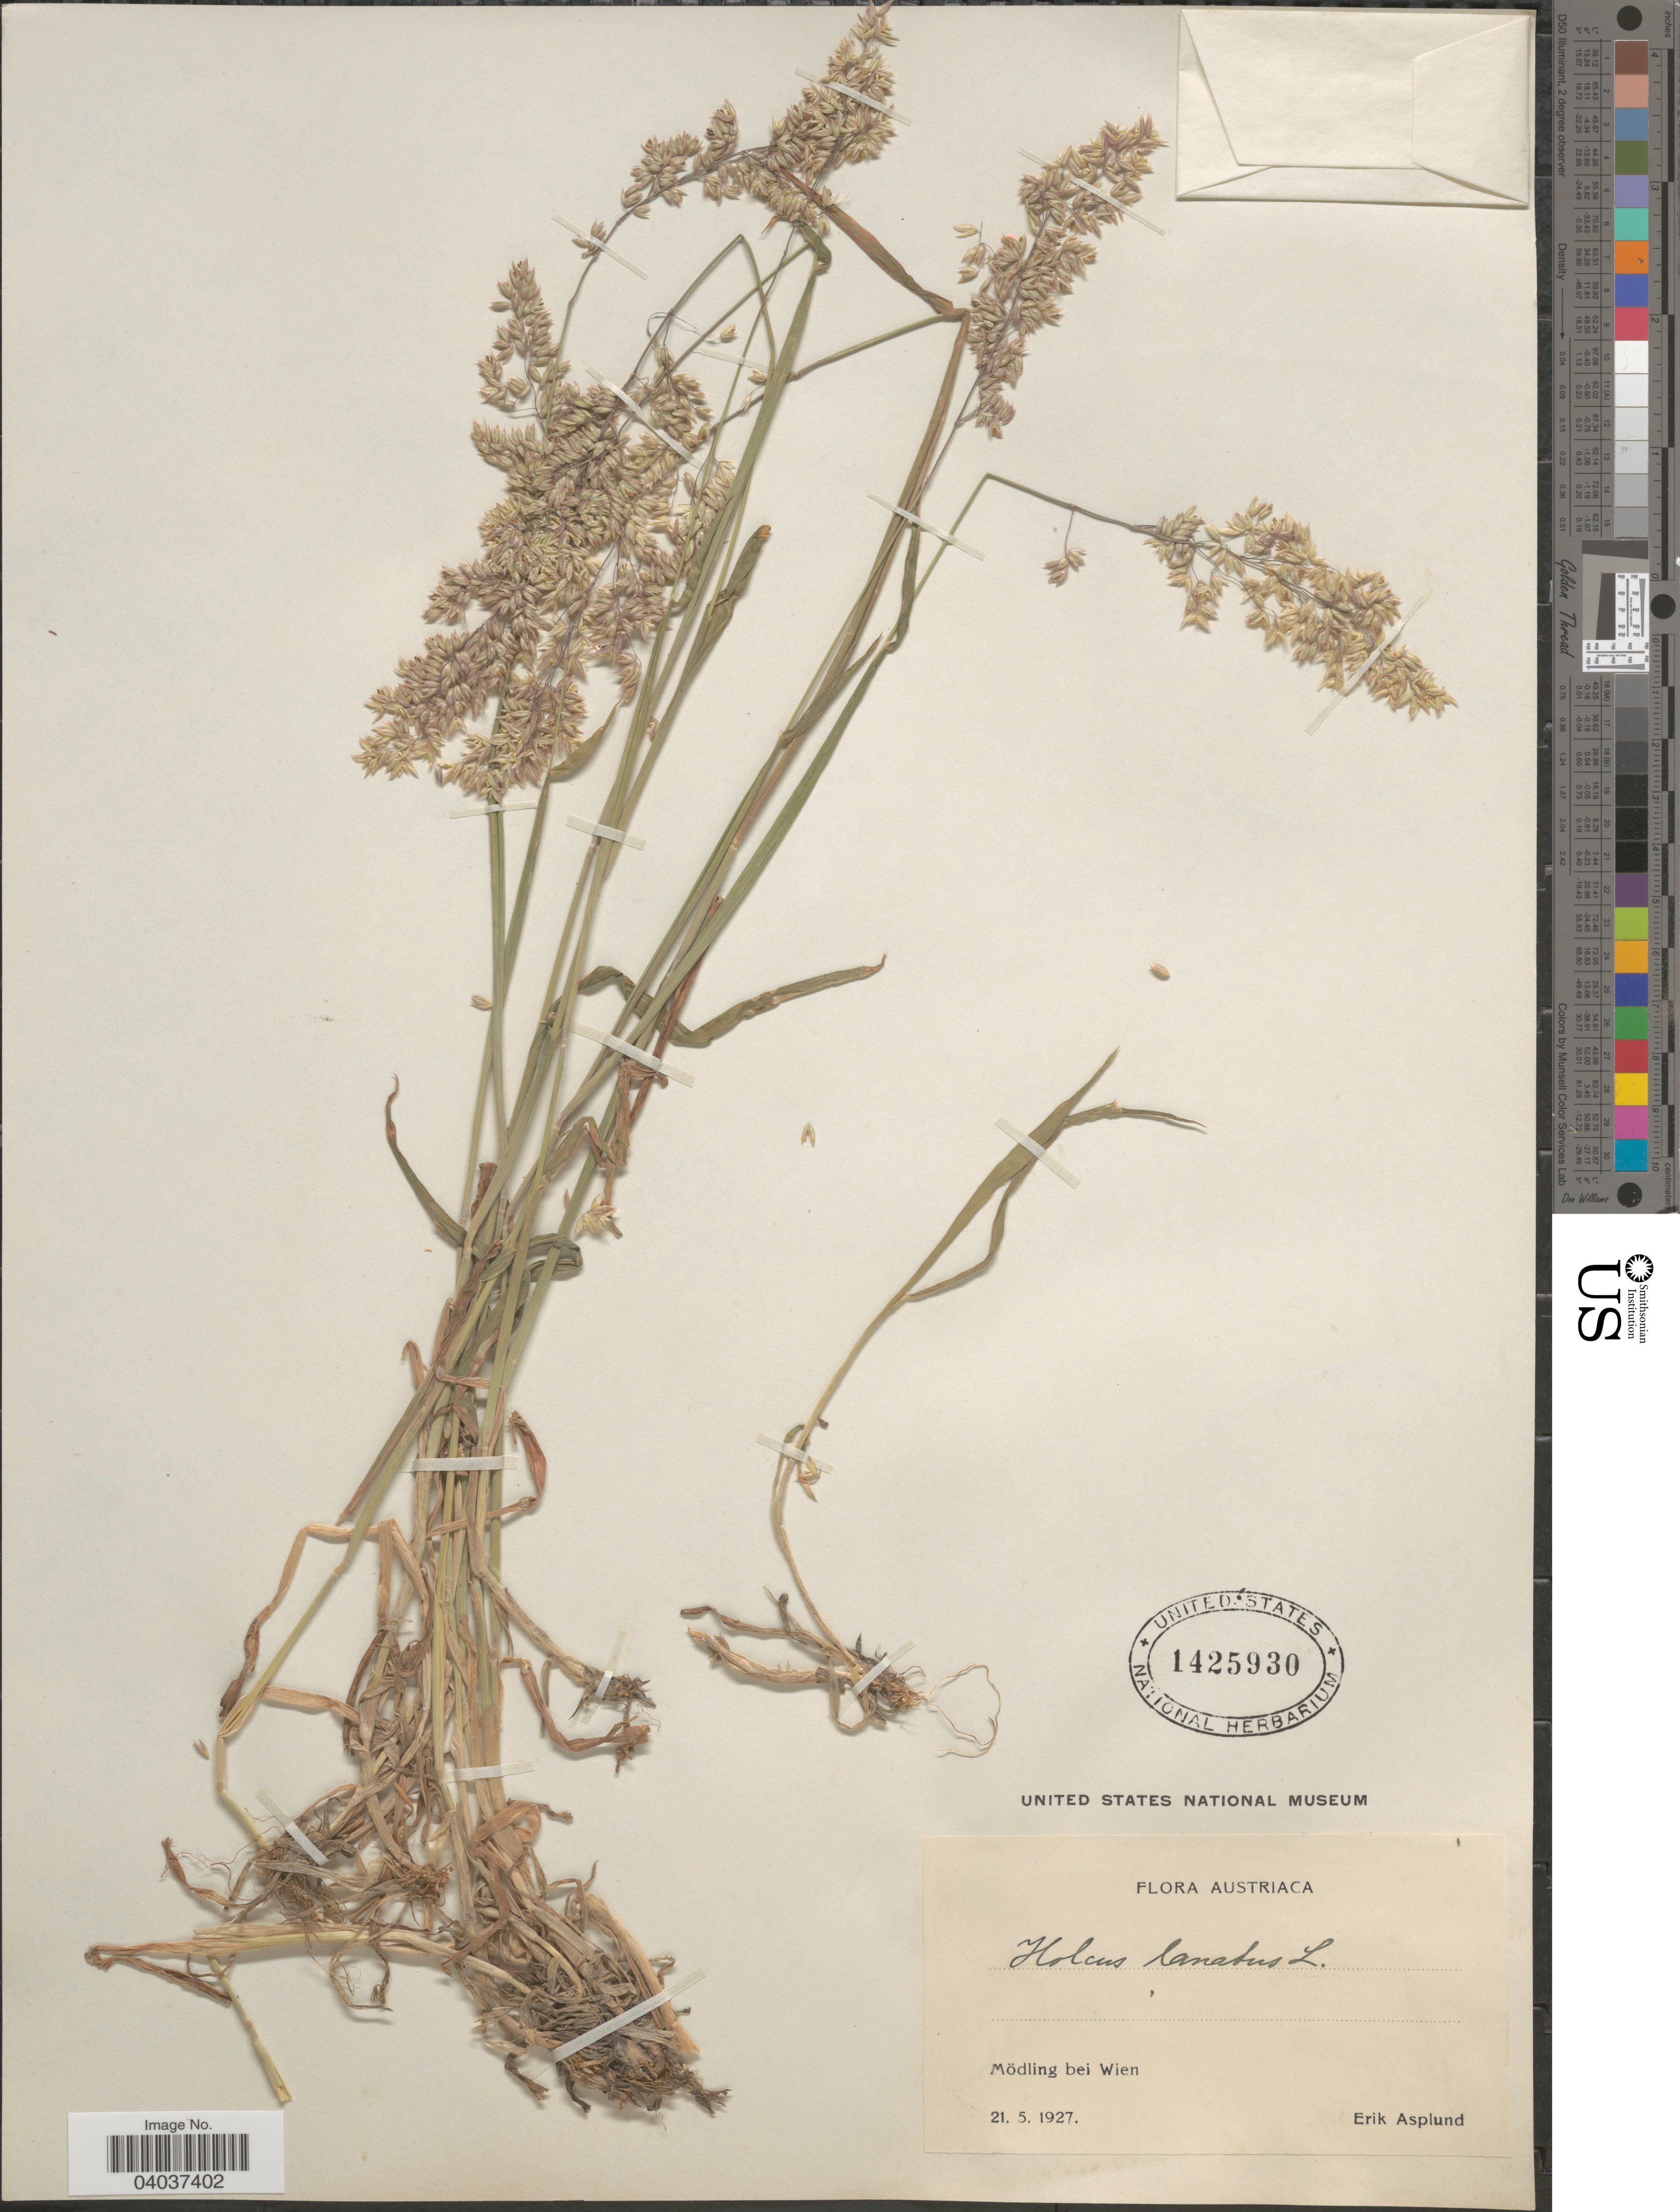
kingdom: Plantae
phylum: Tracheophyta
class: Liliopsida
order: Poales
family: Poaceae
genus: Holcus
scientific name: Holcus lanatus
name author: L.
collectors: E. Asplund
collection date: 1927-05-21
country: Austria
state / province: Wien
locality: Austriaca. Mödling bei Wien.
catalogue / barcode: US 1425930